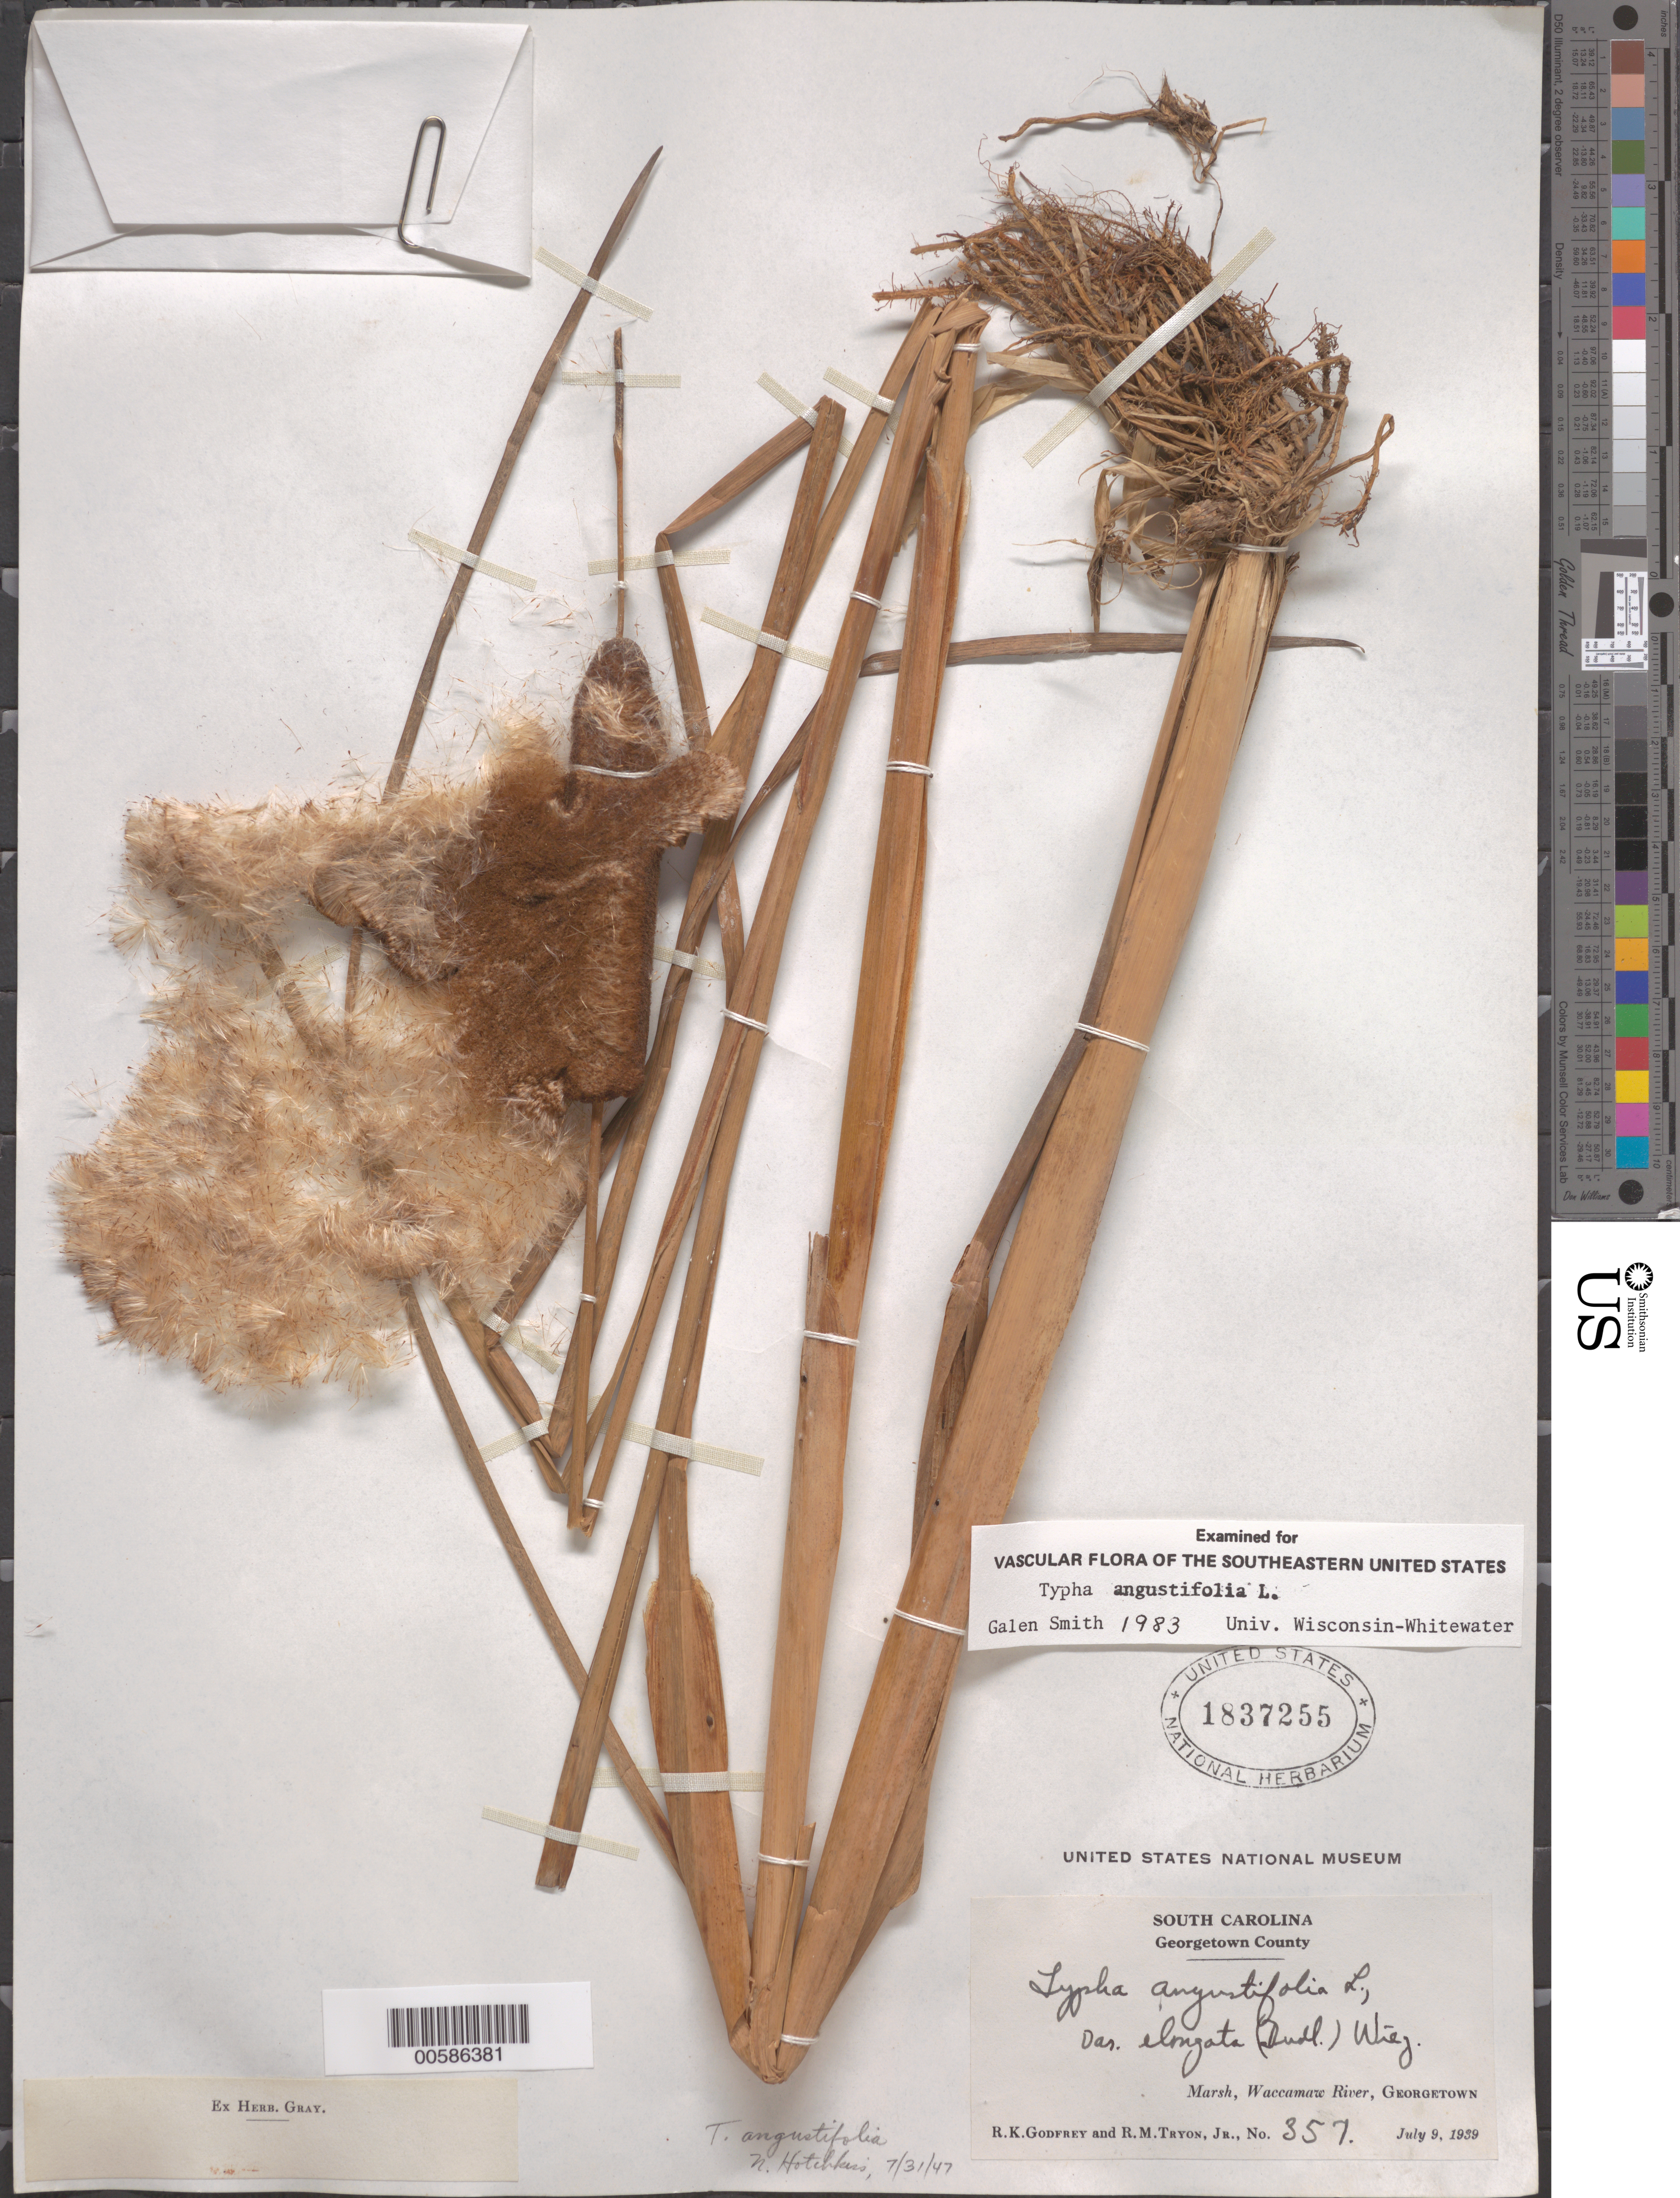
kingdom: Plantae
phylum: Tracheophyta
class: Liliopsida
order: Poales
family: Typhaceae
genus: Typha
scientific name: Typha angustifolia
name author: L.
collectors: R. K. Godfrey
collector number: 357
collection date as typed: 09 Jul 1939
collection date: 1939-07-09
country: United States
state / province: South Carolina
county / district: Georgetown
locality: Waccamaw River, Georgetown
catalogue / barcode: US 1837255